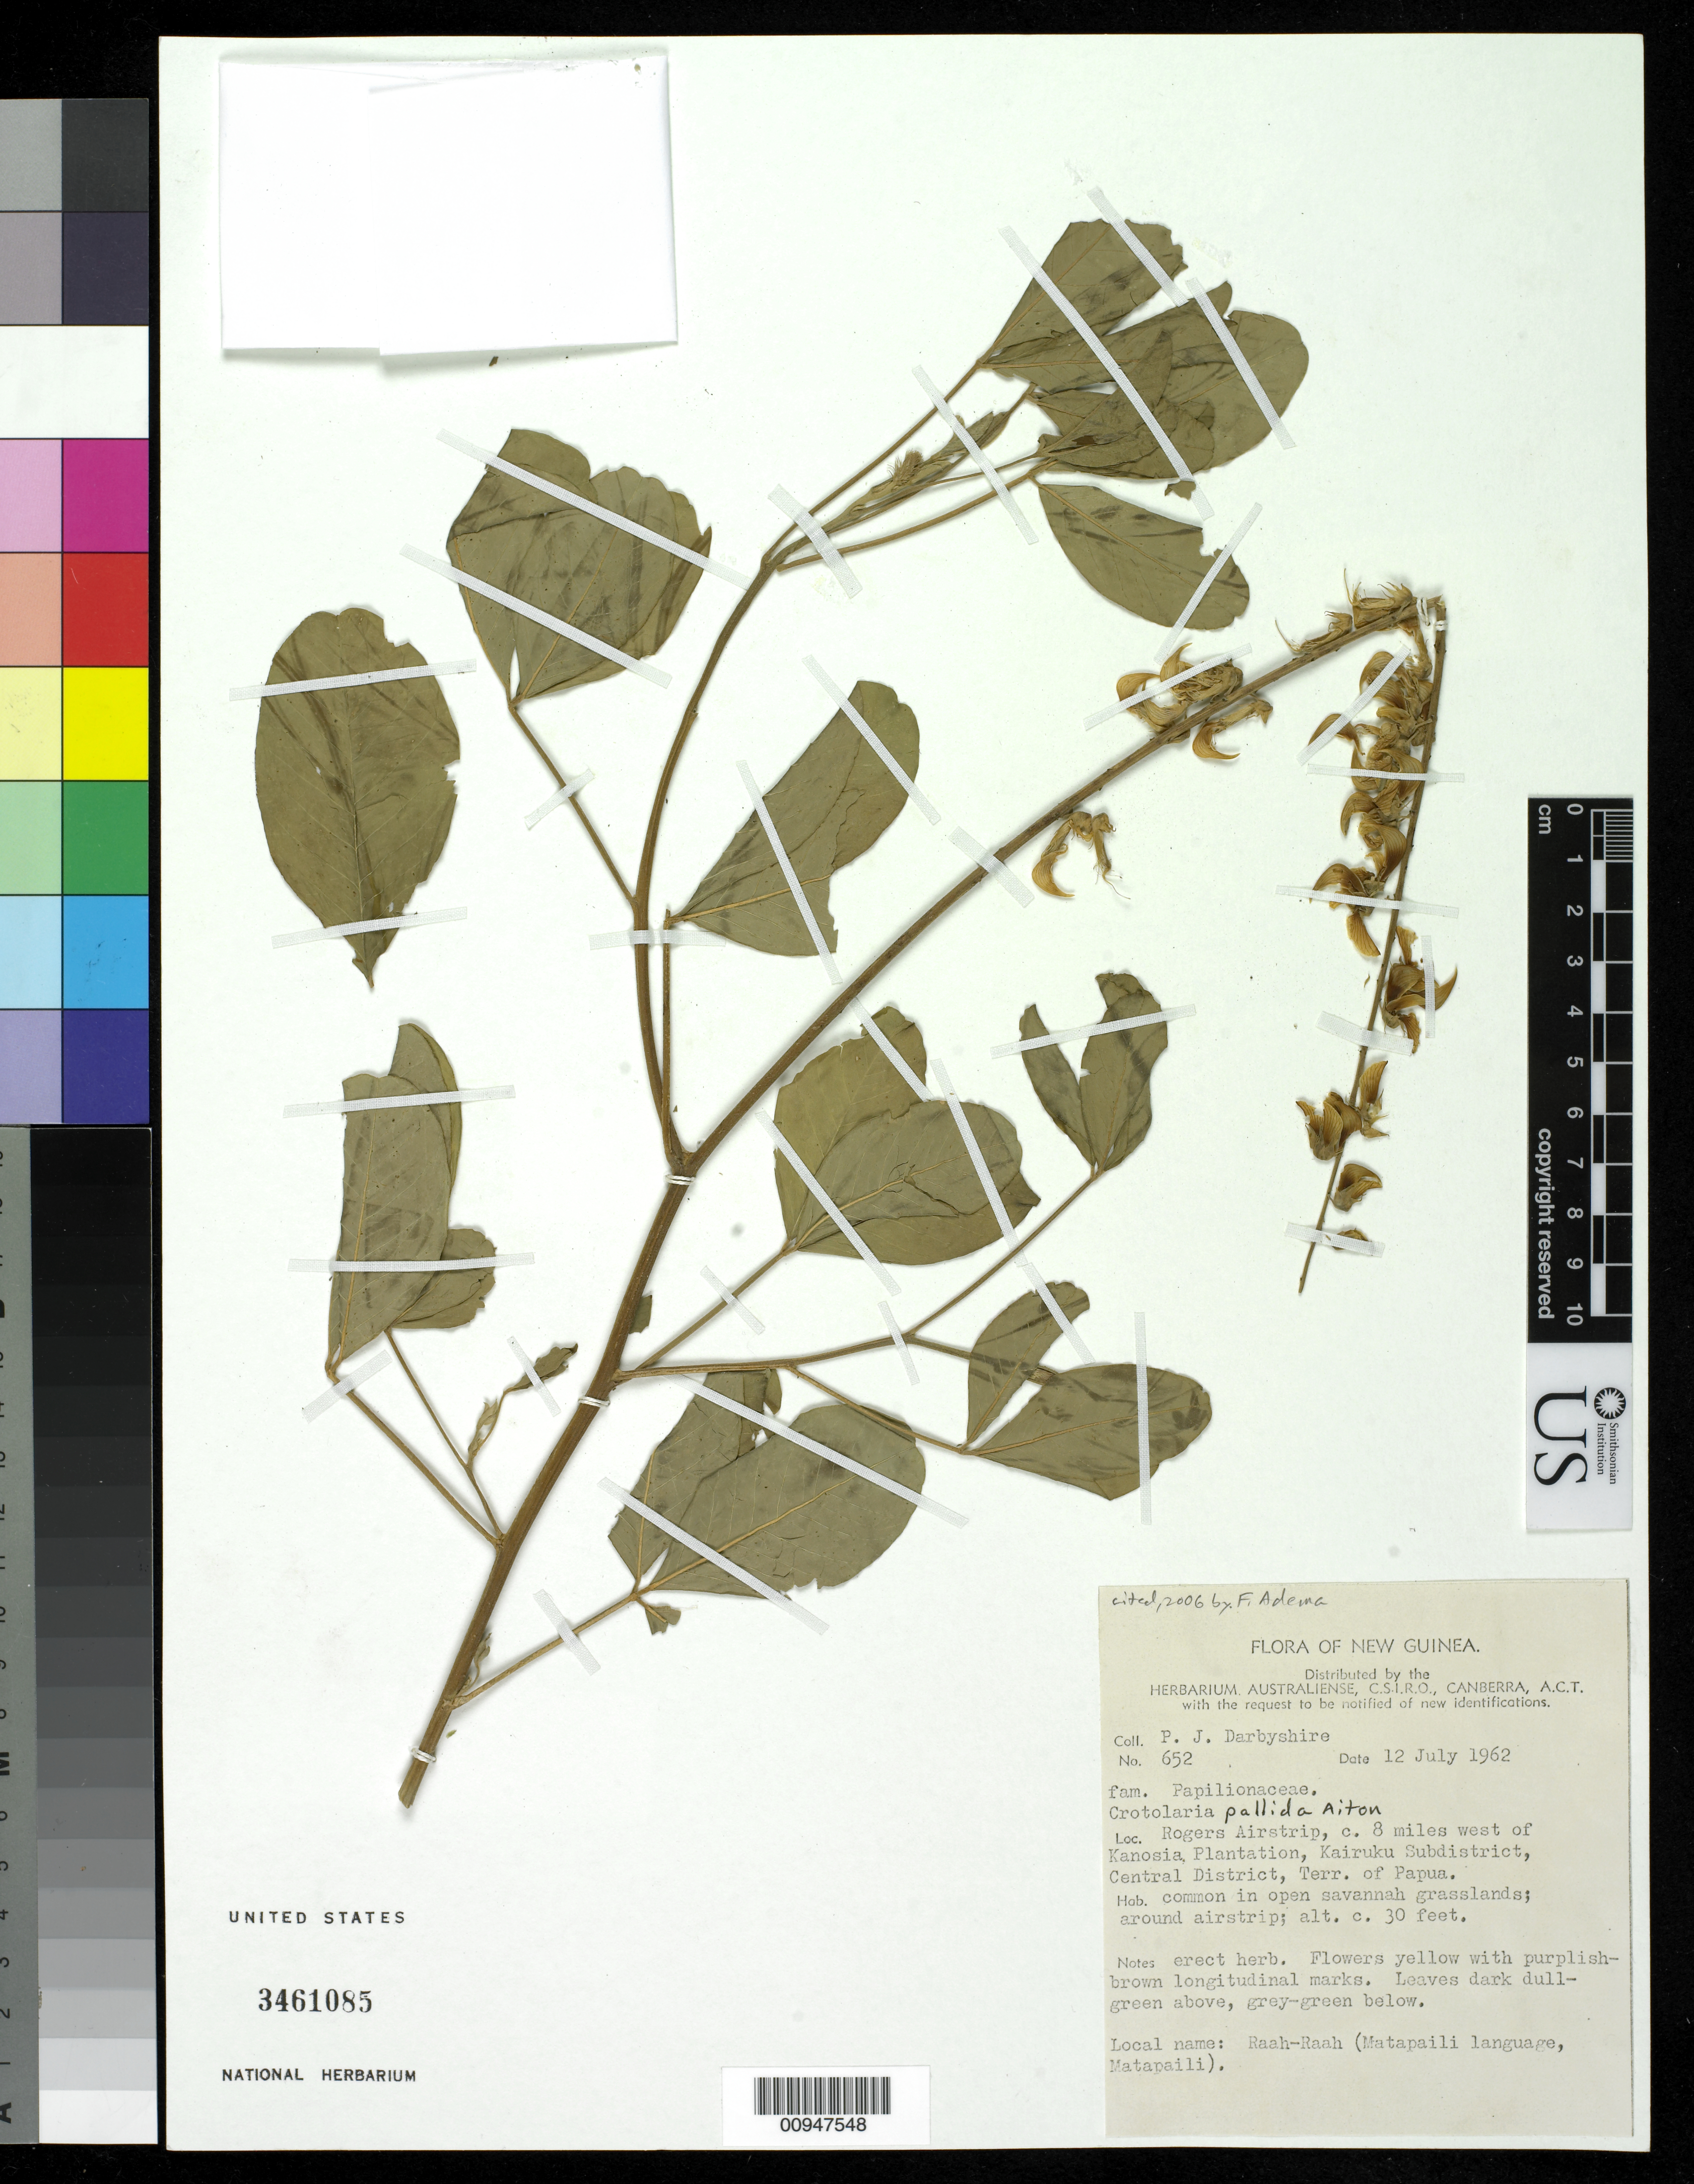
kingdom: Plantae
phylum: Tracheophyta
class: Magnoliopsida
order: Fabales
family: Fabaceae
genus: Crotalaria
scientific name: Crotalaria pallida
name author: Aiton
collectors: P. Darbyshire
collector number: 652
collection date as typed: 12 Jul 1962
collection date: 1962-07-12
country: Papua New Guinea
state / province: Central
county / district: Kairuku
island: New Guinea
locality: Rogers Airstrip, c. 8 miles west of Kanosia Plantation, Kairuku Subdistrict, Central District, Terr. of Papua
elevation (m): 9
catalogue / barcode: US 3461085